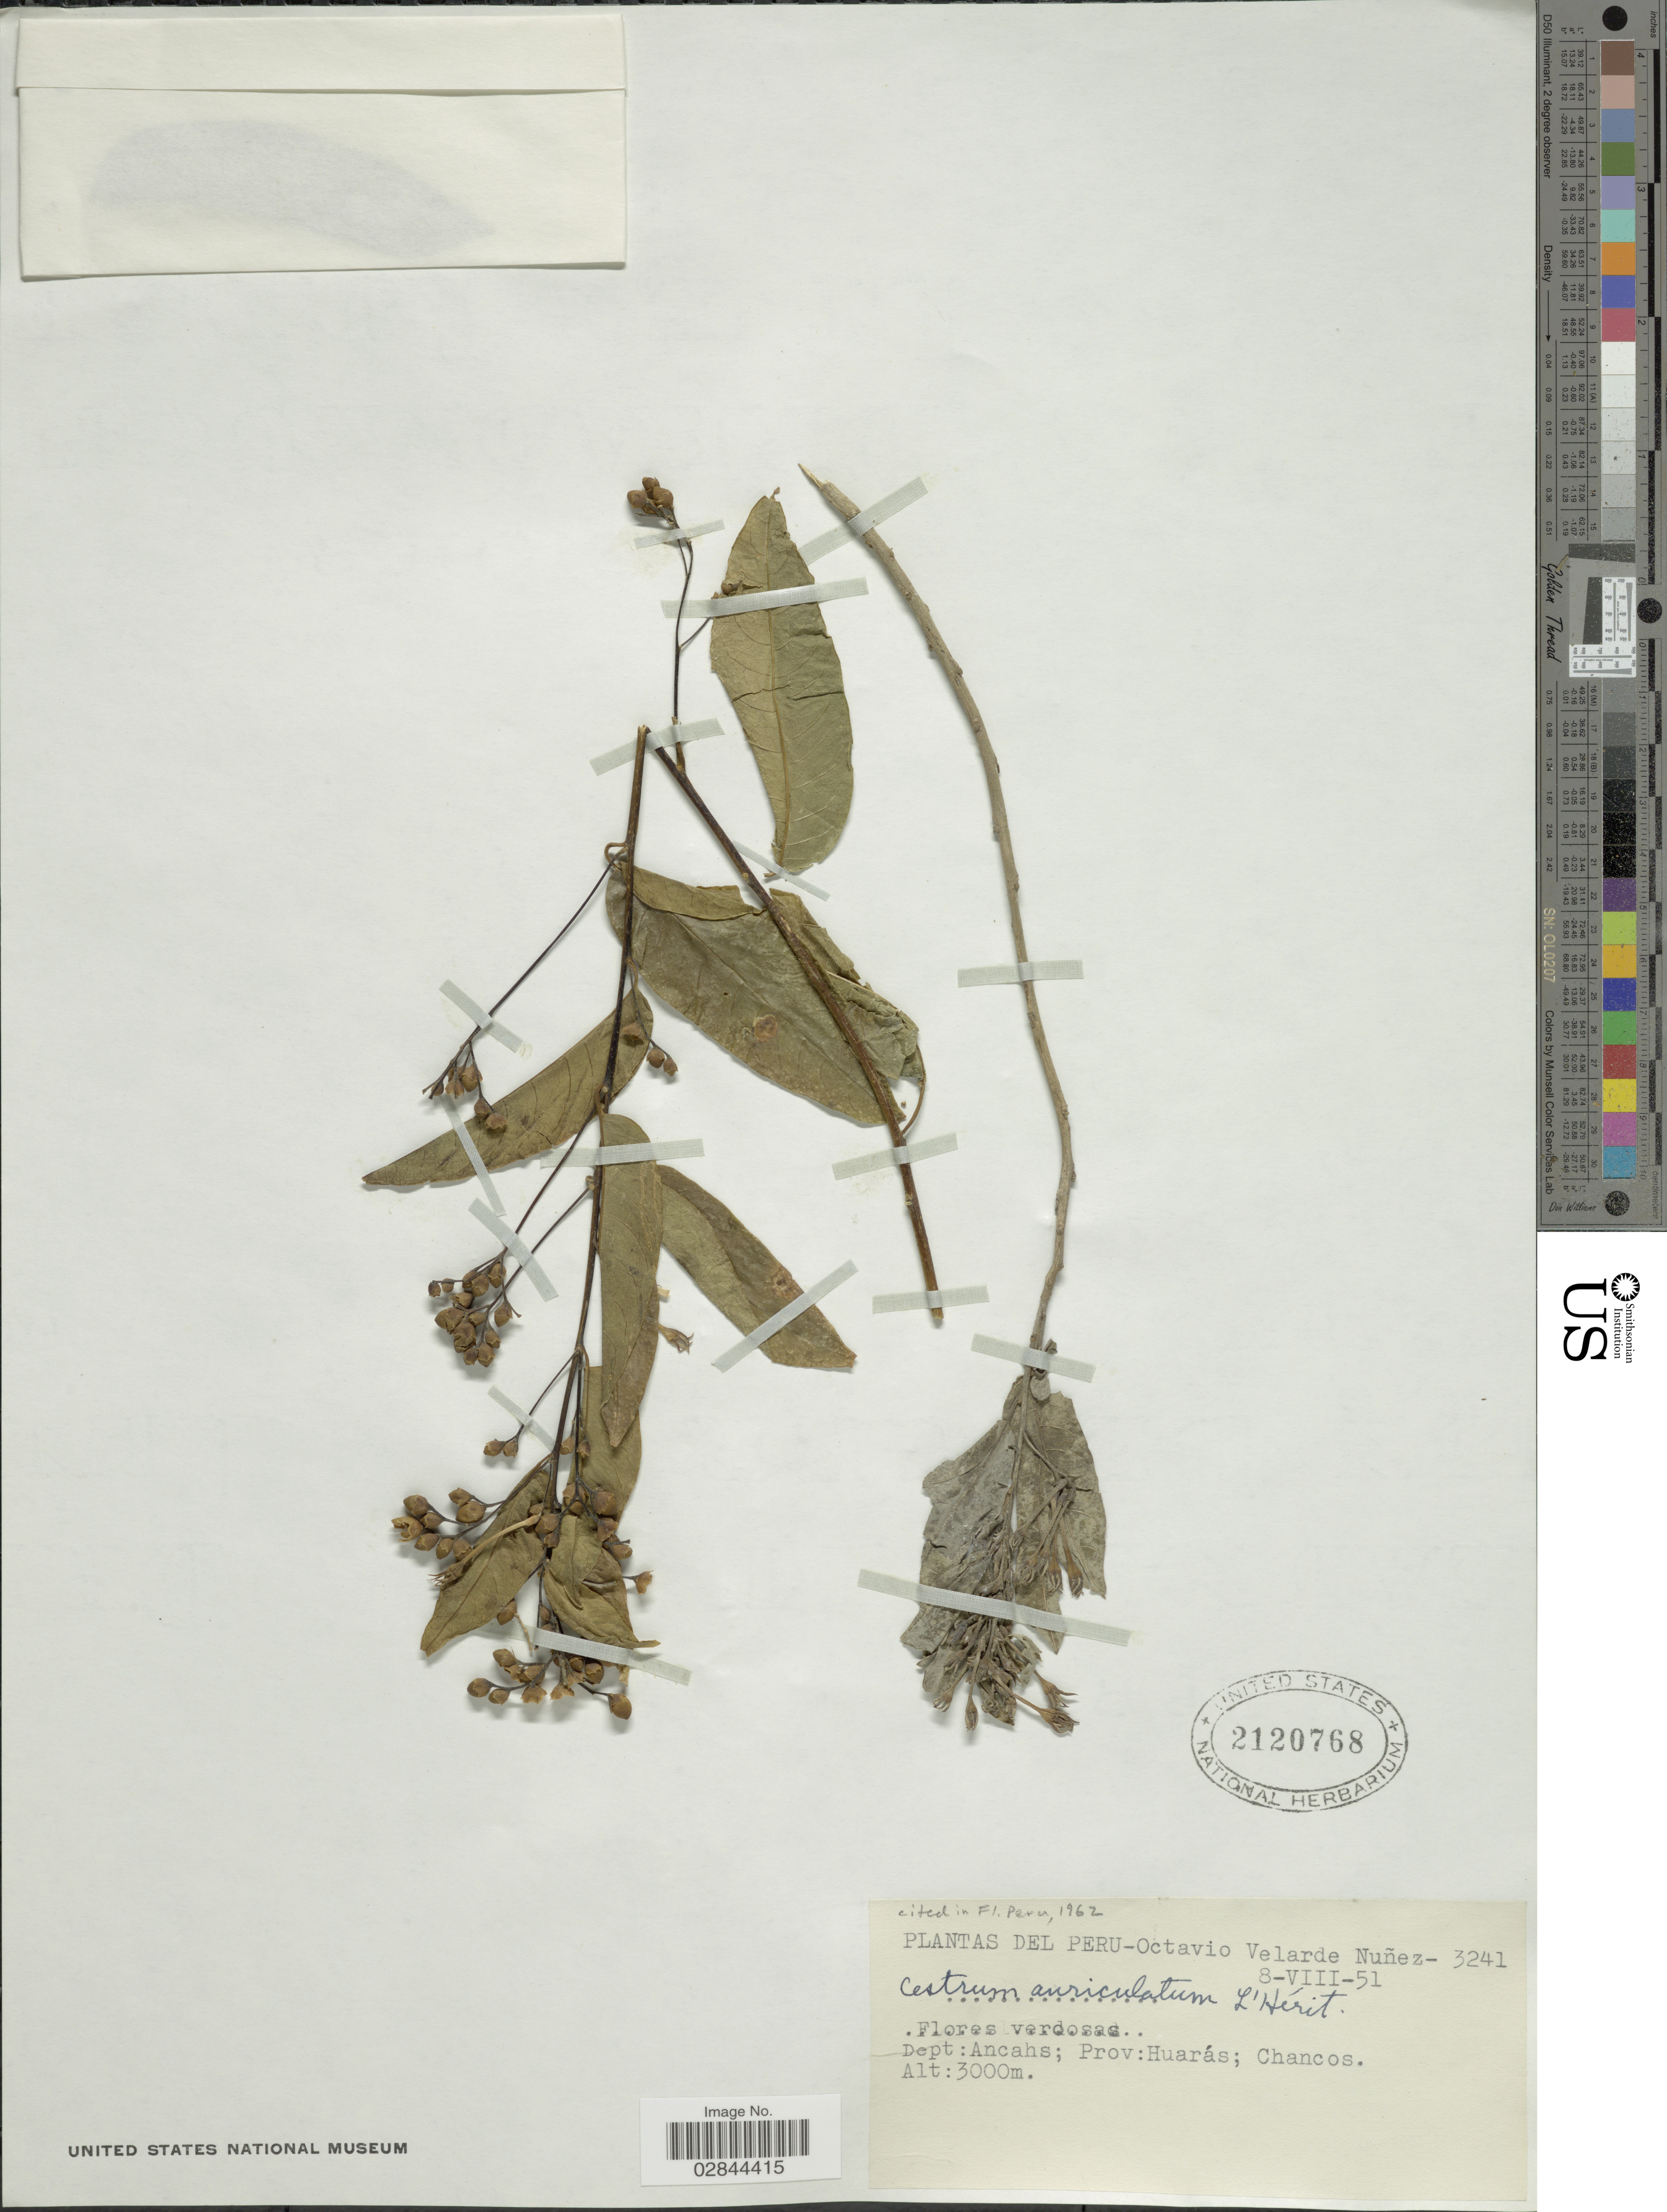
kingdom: Plantae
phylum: Tracheophyta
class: Magnoliopsida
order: Solanales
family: Solanaceae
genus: Cestrum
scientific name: Cestrum auriculatum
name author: L'Hér.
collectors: O. Velarde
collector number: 3241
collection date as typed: Transcribed d/m/y: 8/8/51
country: Peru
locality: Dept. Ancahs, Prov. Huarás, Chancos.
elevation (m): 3000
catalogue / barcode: US 2120768